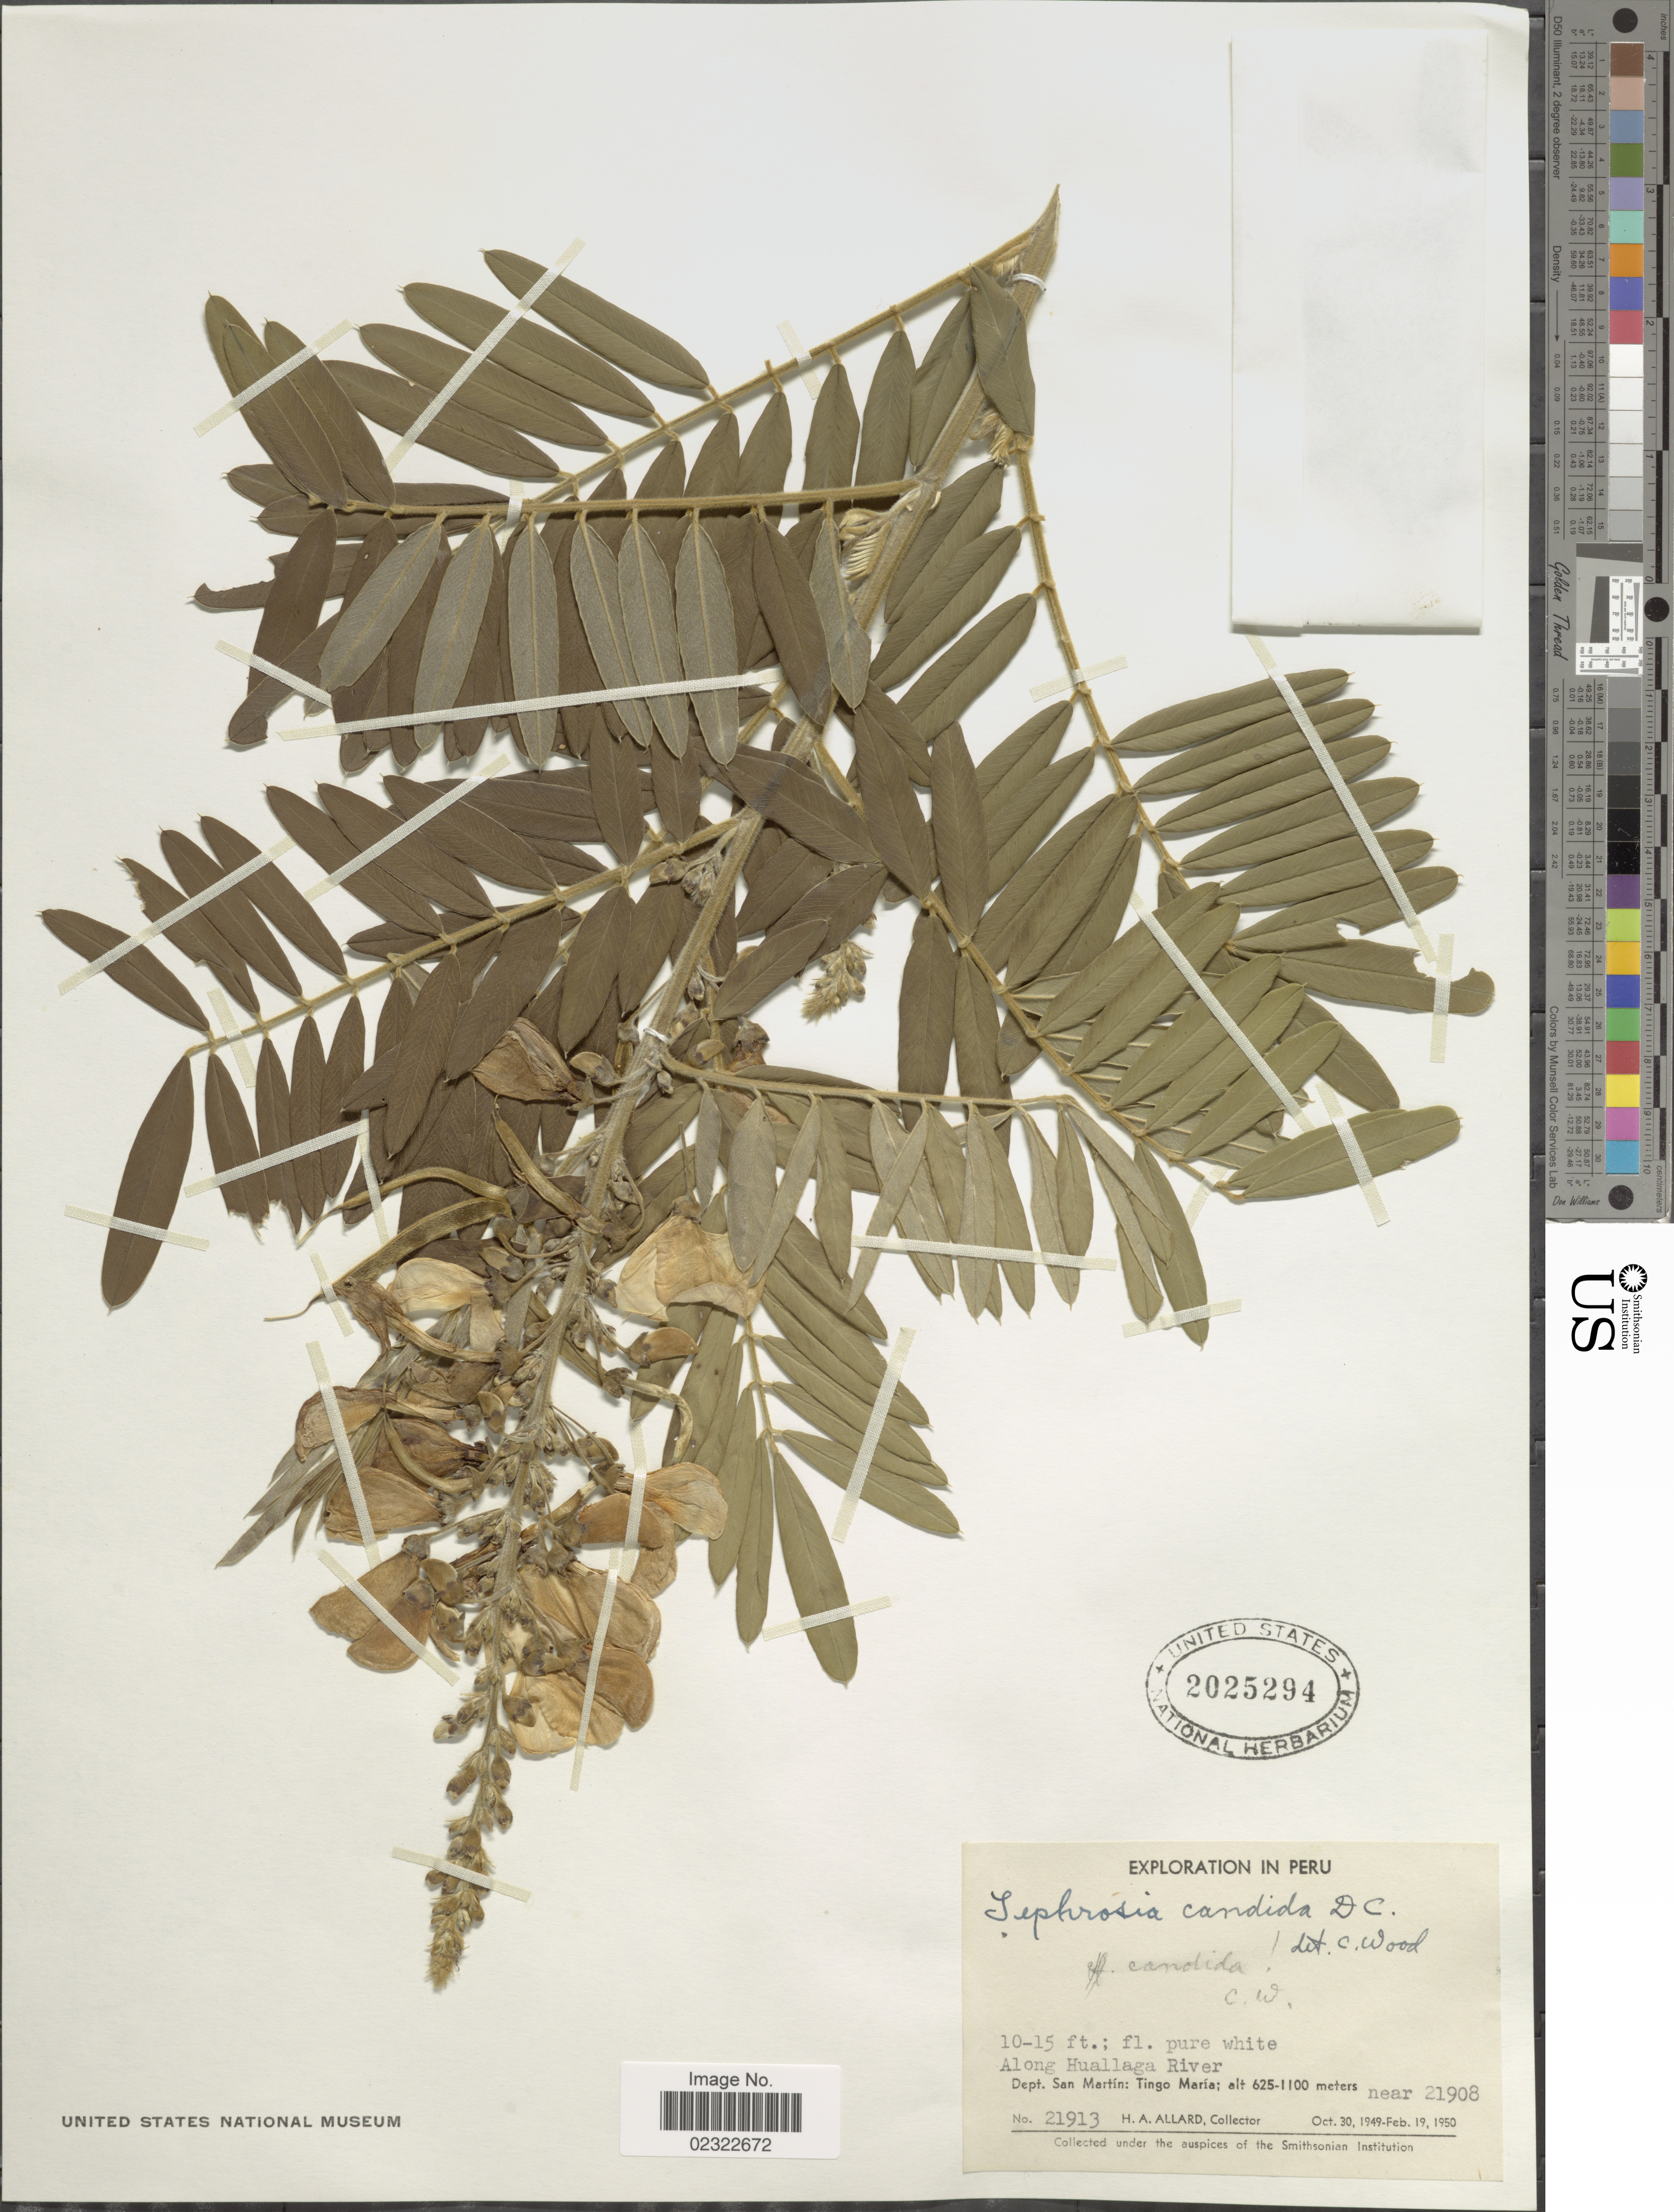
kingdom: Plantae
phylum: Tracheophyta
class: Magnoliopsida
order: Fabales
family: Fabaceae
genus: Tephrosia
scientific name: Tephrosia candida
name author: DC.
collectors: H. A. Allard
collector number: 21913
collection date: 1949-10-30/1950-02-19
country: Peru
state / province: San Martín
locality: Along Huallaga River. Tingo Maria.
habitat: along river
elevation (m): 625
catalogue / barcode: US 2025294